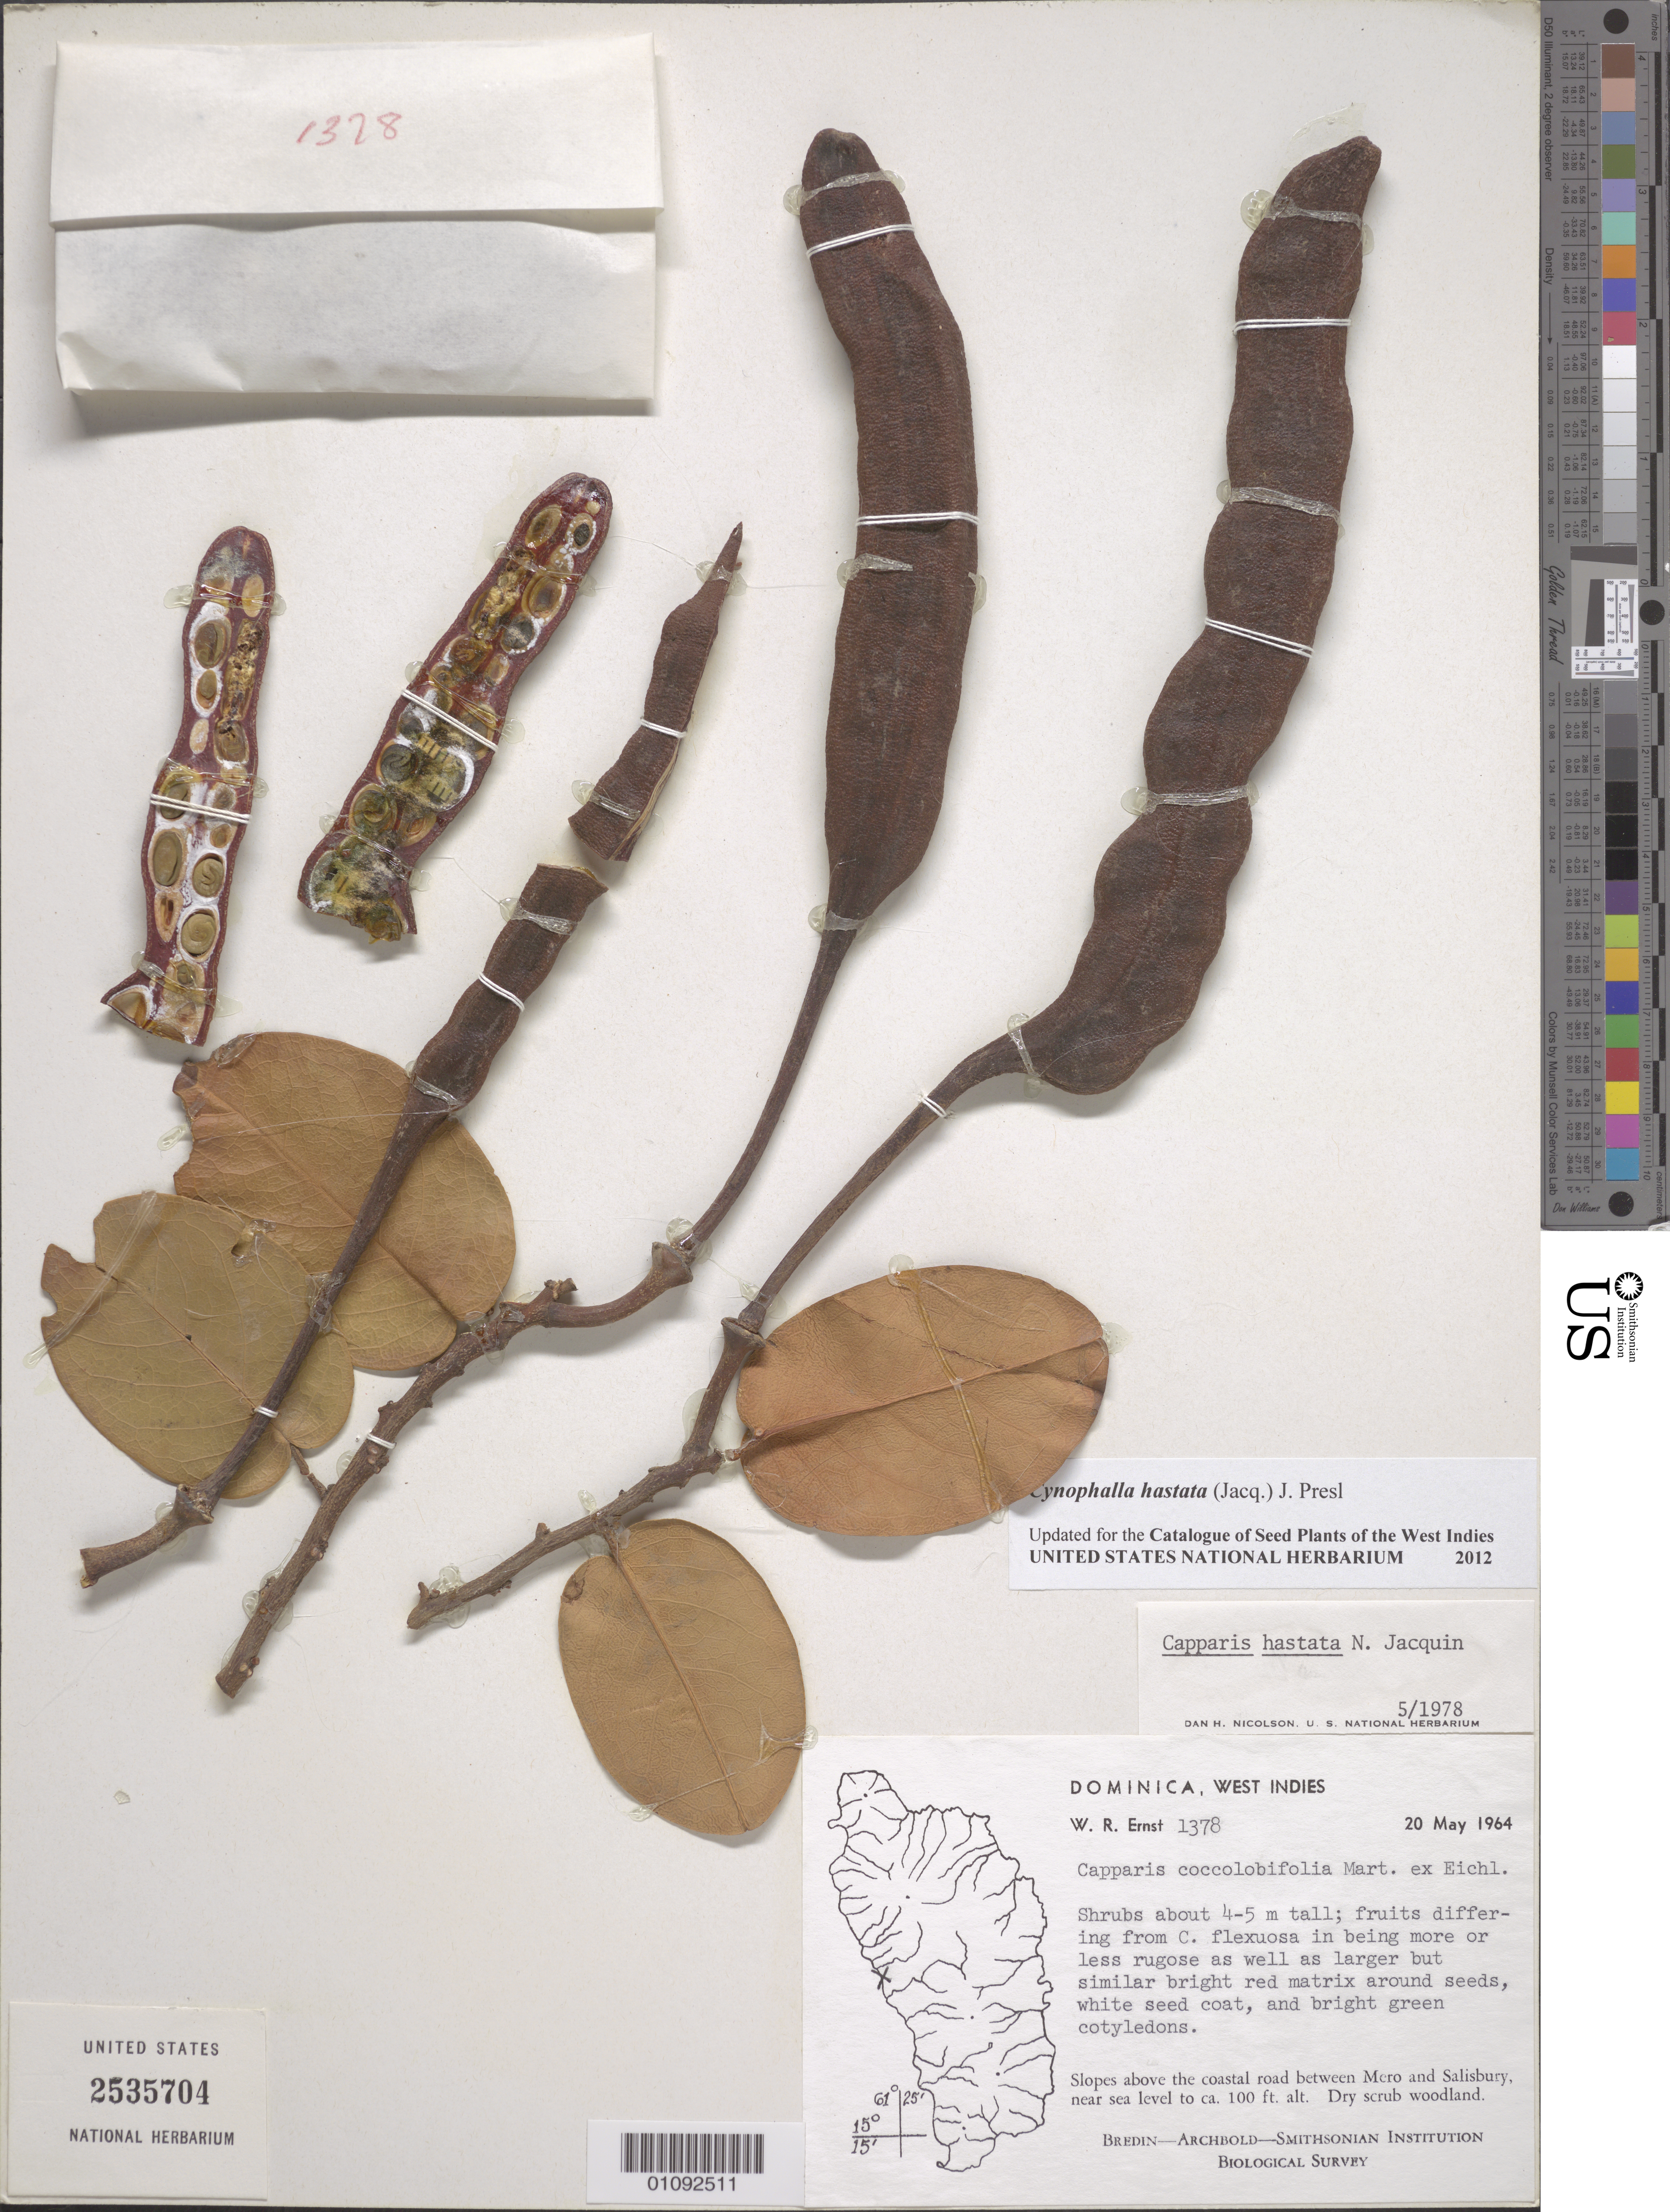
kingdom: Plantae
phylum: Tracheophyta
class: Magnoliopsida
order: Brassicales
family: Capparaceae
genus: Cynophalla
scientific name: Cynophalla hastata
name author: (Jacq.) J. Presl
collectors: W. R. Ernst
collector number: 1378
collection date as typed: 20 May 1964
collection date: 1964-05-20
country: Dominica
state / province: St. Joseph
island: Dominica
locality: Slopes above the coastal road between Mero and Salisbury.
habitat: Dry scrub woodland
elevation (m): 0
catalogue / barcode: US 2535704